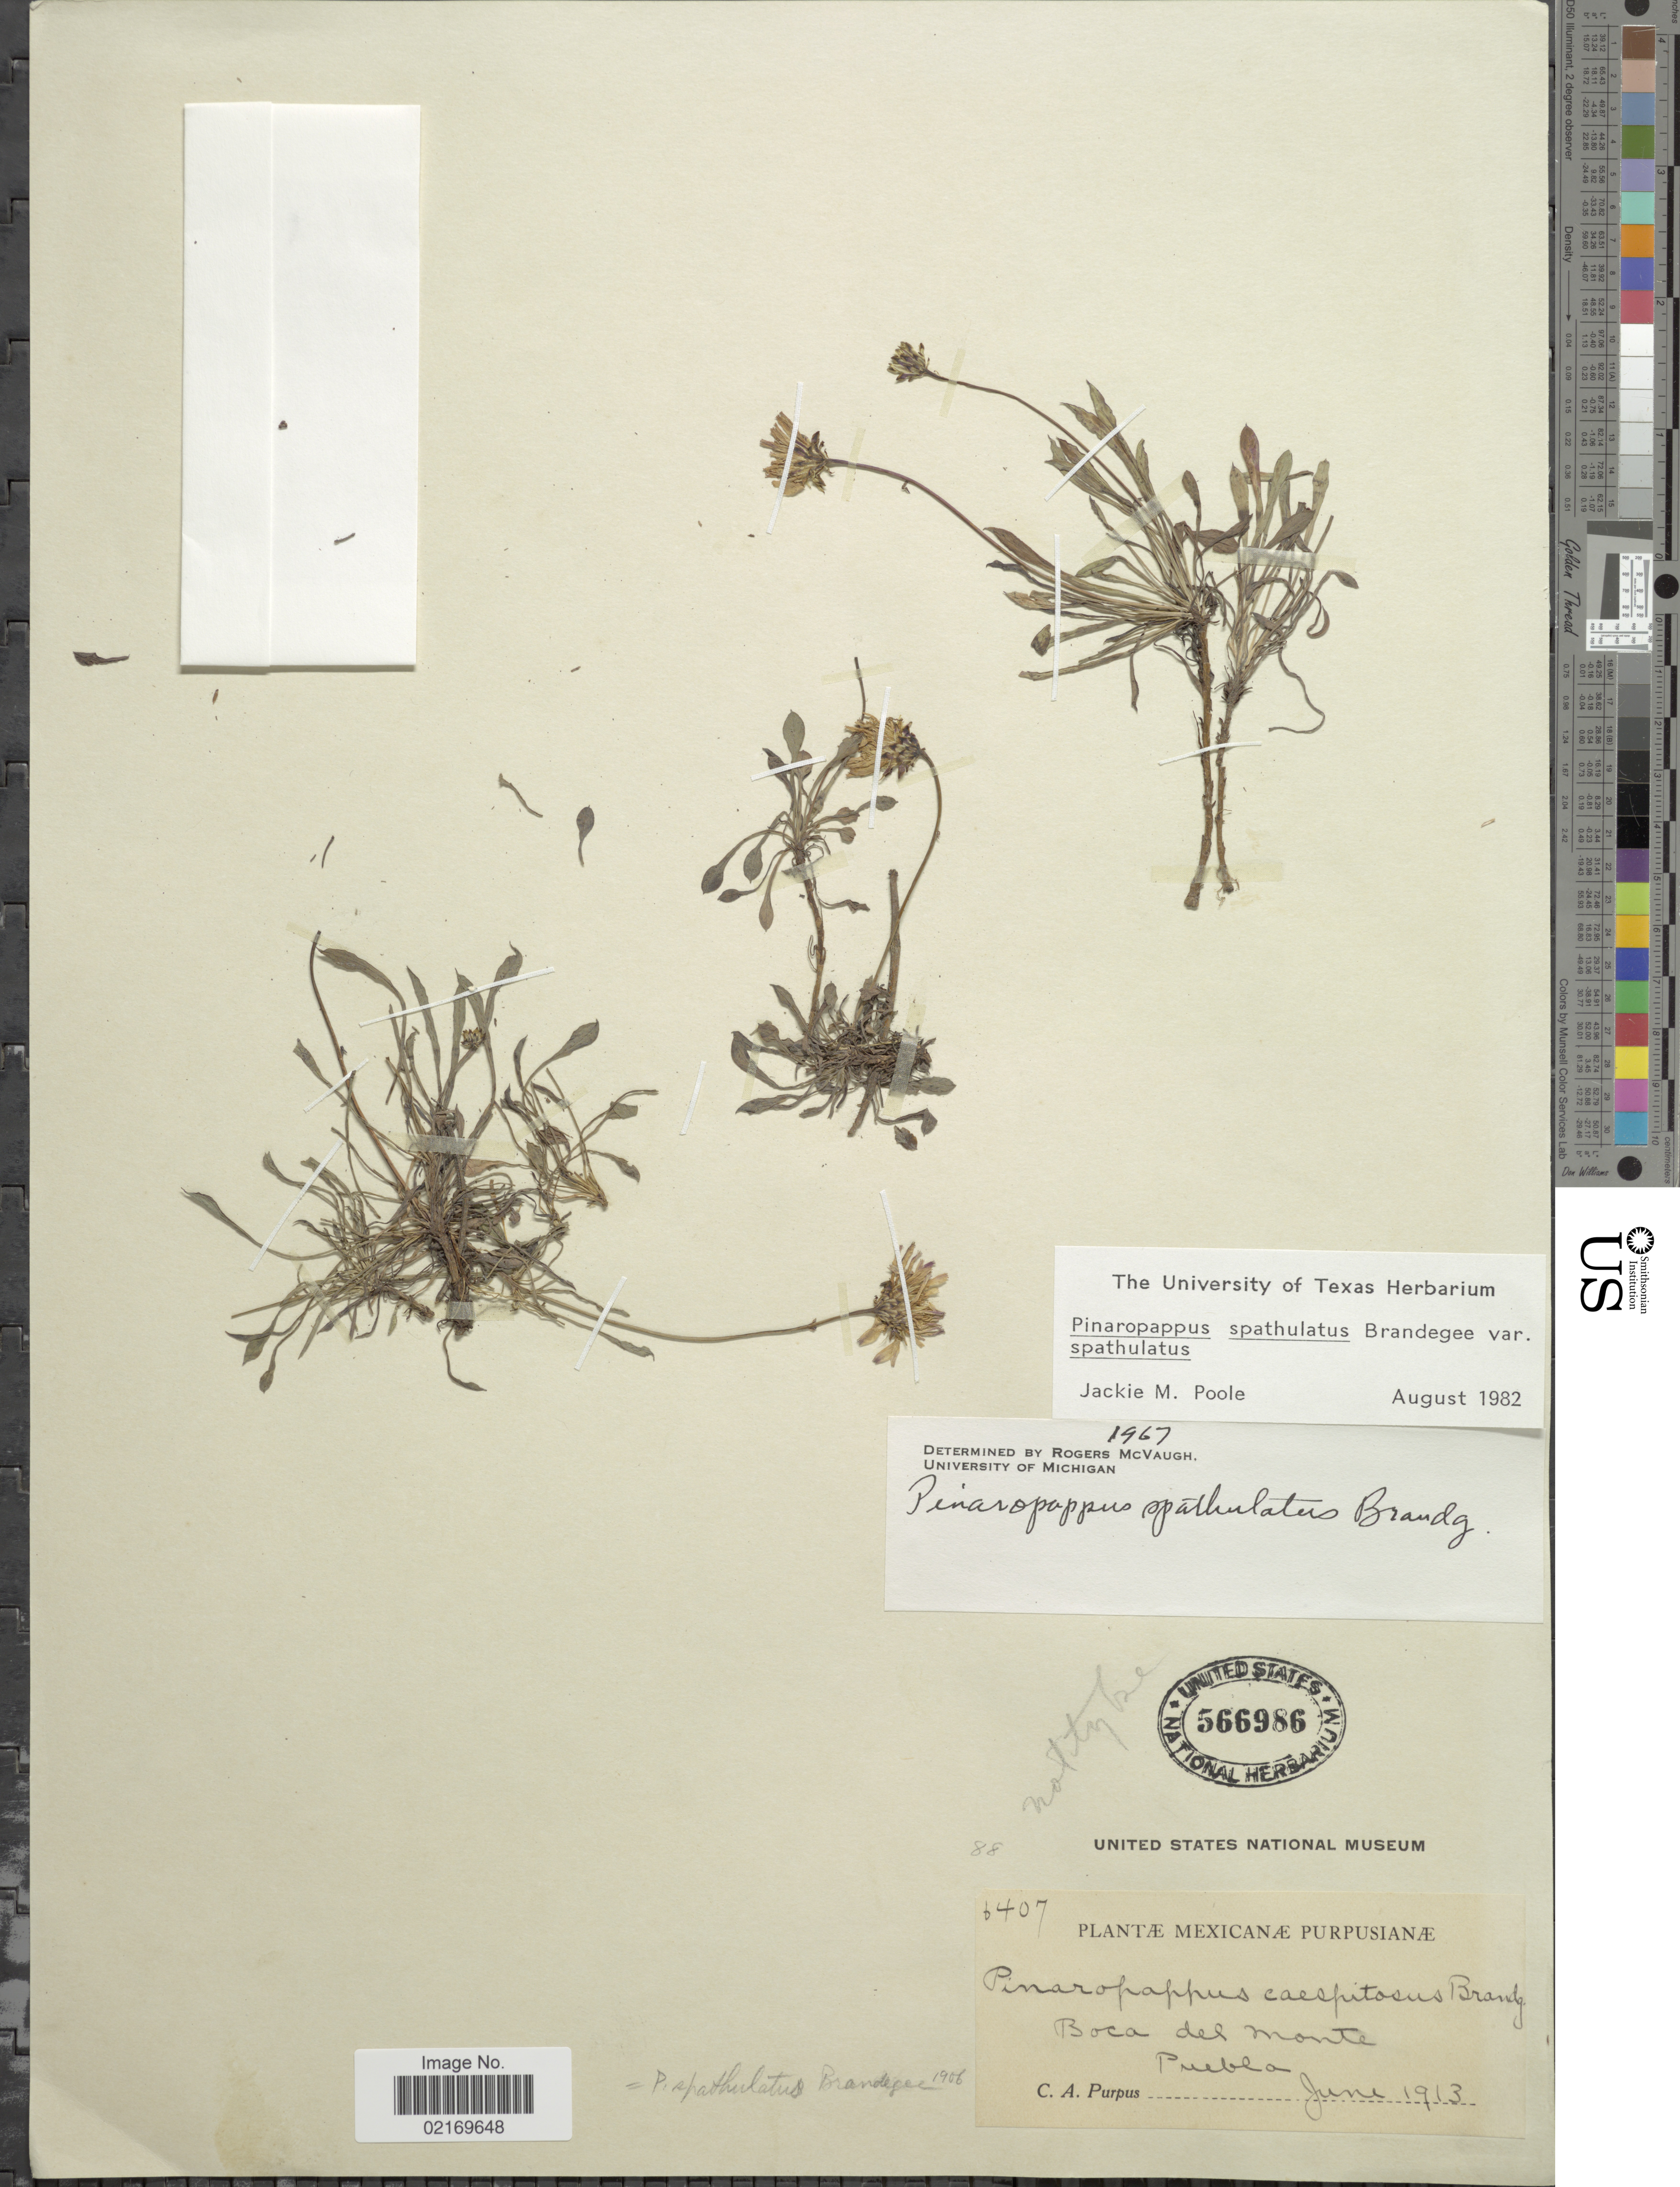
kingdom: Plantae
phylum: Tracheophyta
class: Magnoliopsida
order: Asterales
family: Asteraceae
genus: Pinaropappus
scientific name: Pinaropappus spathulatus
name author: Brandegee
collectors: C. A. Purpus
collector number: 6407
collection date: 1913-06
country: Mexico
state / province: Puebla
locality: Boca del Monte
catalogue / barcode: US 566986